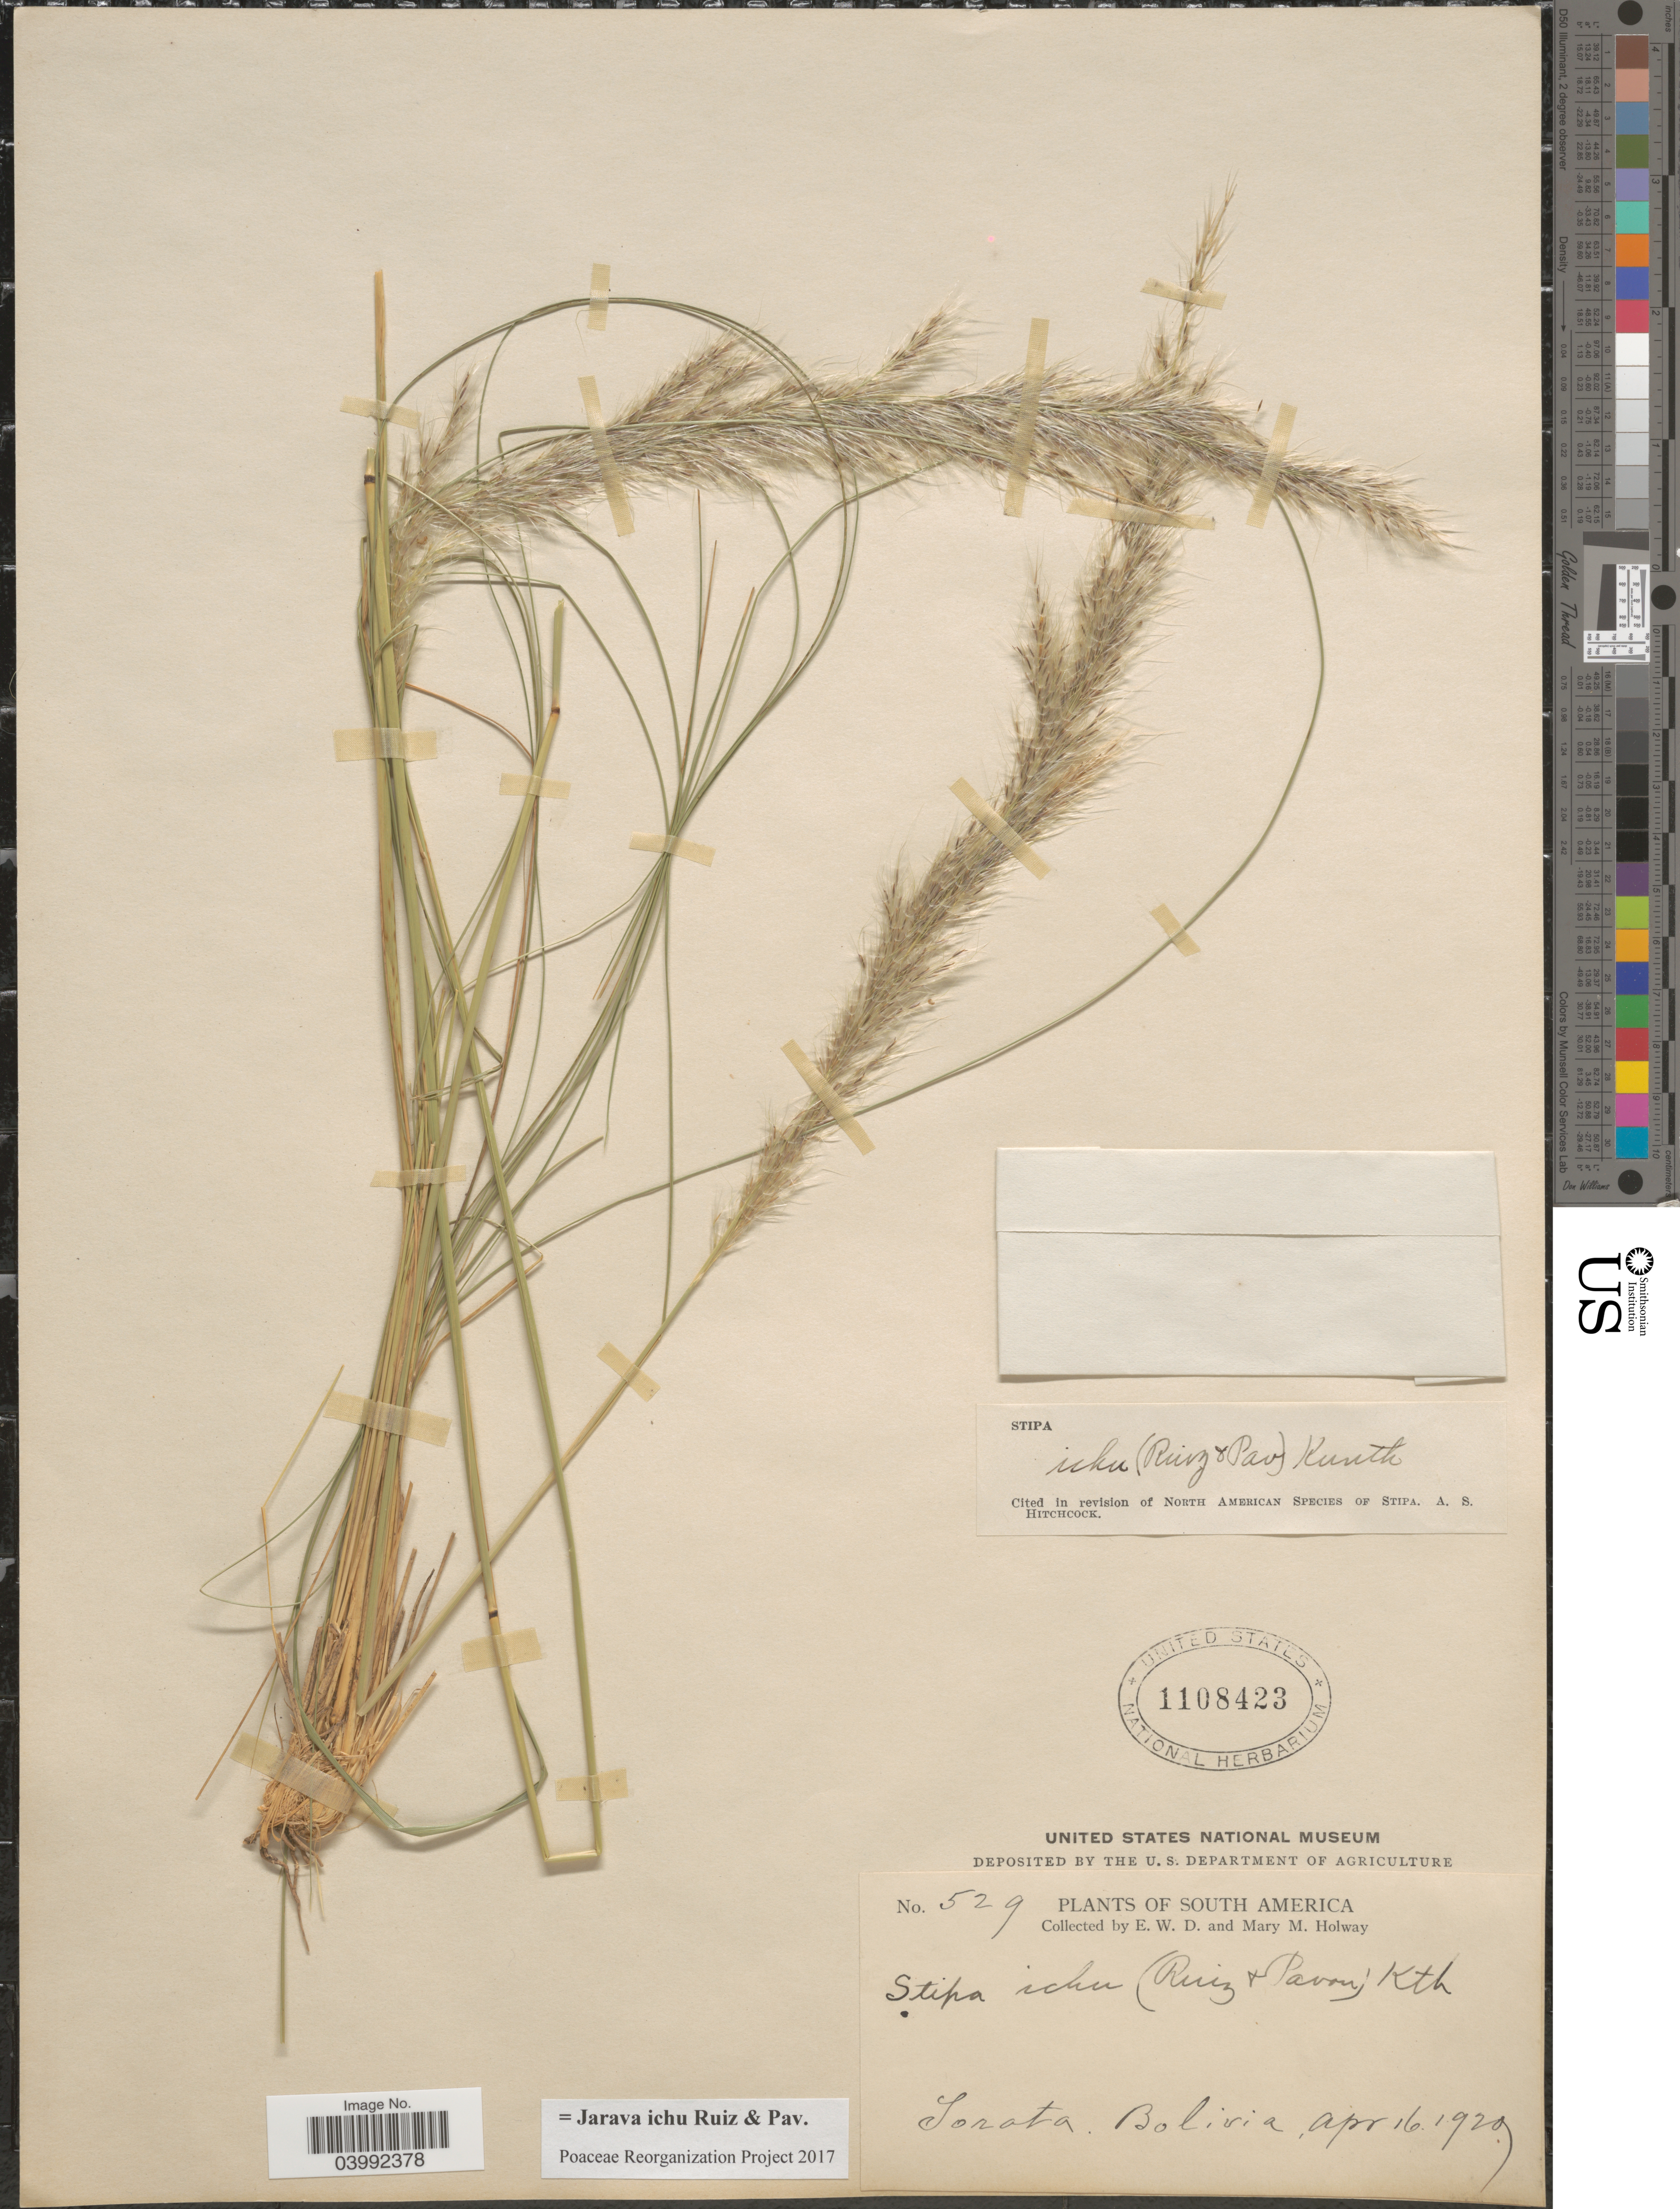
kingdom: Plantae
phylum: Tracheophyta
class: Liliopsida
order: Poales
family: Poaceae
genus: Jarava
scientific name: Jarava ichu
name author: Ruiz & Pav.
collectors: E. W. D. Holway & M. M. Holway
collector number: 529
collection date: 1929-04-16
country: Bolivia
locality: Sorata.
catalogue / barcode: US 1108423